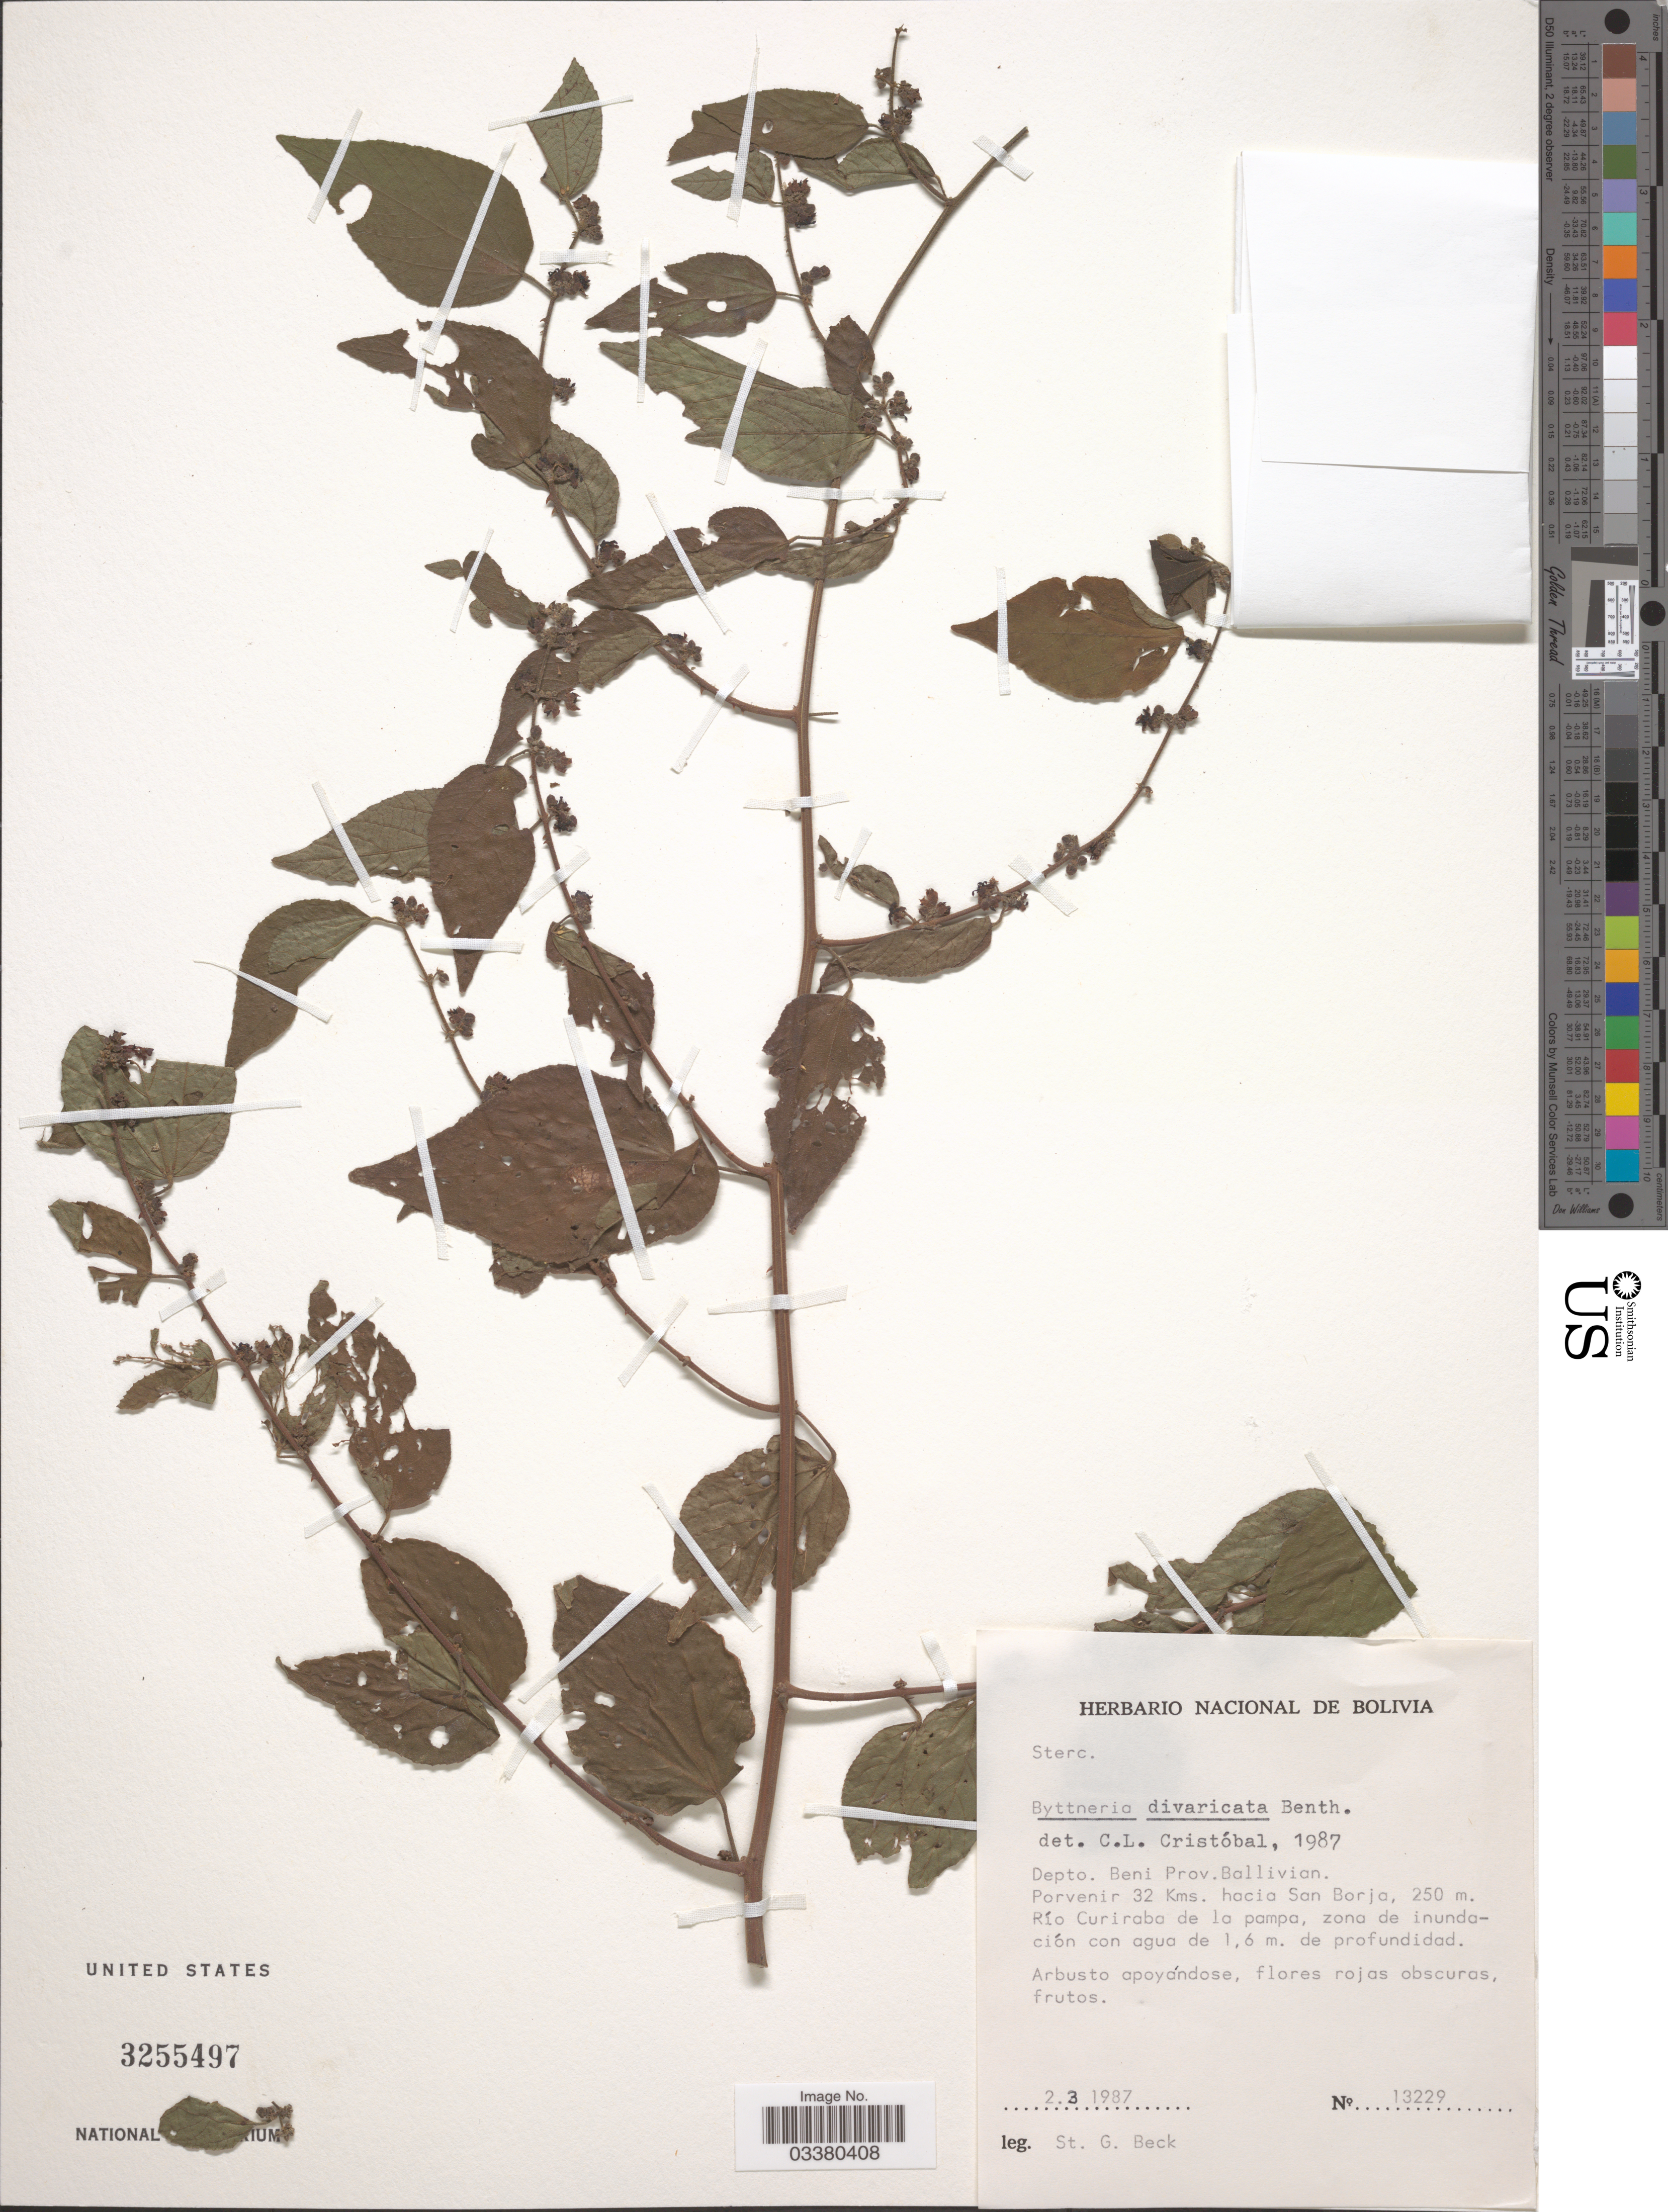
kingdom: Plantae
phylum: Tracheophyta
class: Magnoliopsida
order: Malvales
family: Malvaceae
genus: Byttneria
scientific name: Byttneria divaricata var. divaricata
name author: Benth.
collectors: S. G. Beck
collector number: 13229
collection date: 1987-03-02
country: Bolivia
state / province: Beni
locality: Depto. Beni Prov. Ballivian. Porvenir 32 Kms. hacia San Borja. Río Curiraba de la pampa, zona de inundación con agua de 1,6 m. de profundidad.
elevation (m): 250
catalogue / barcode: US 3255497